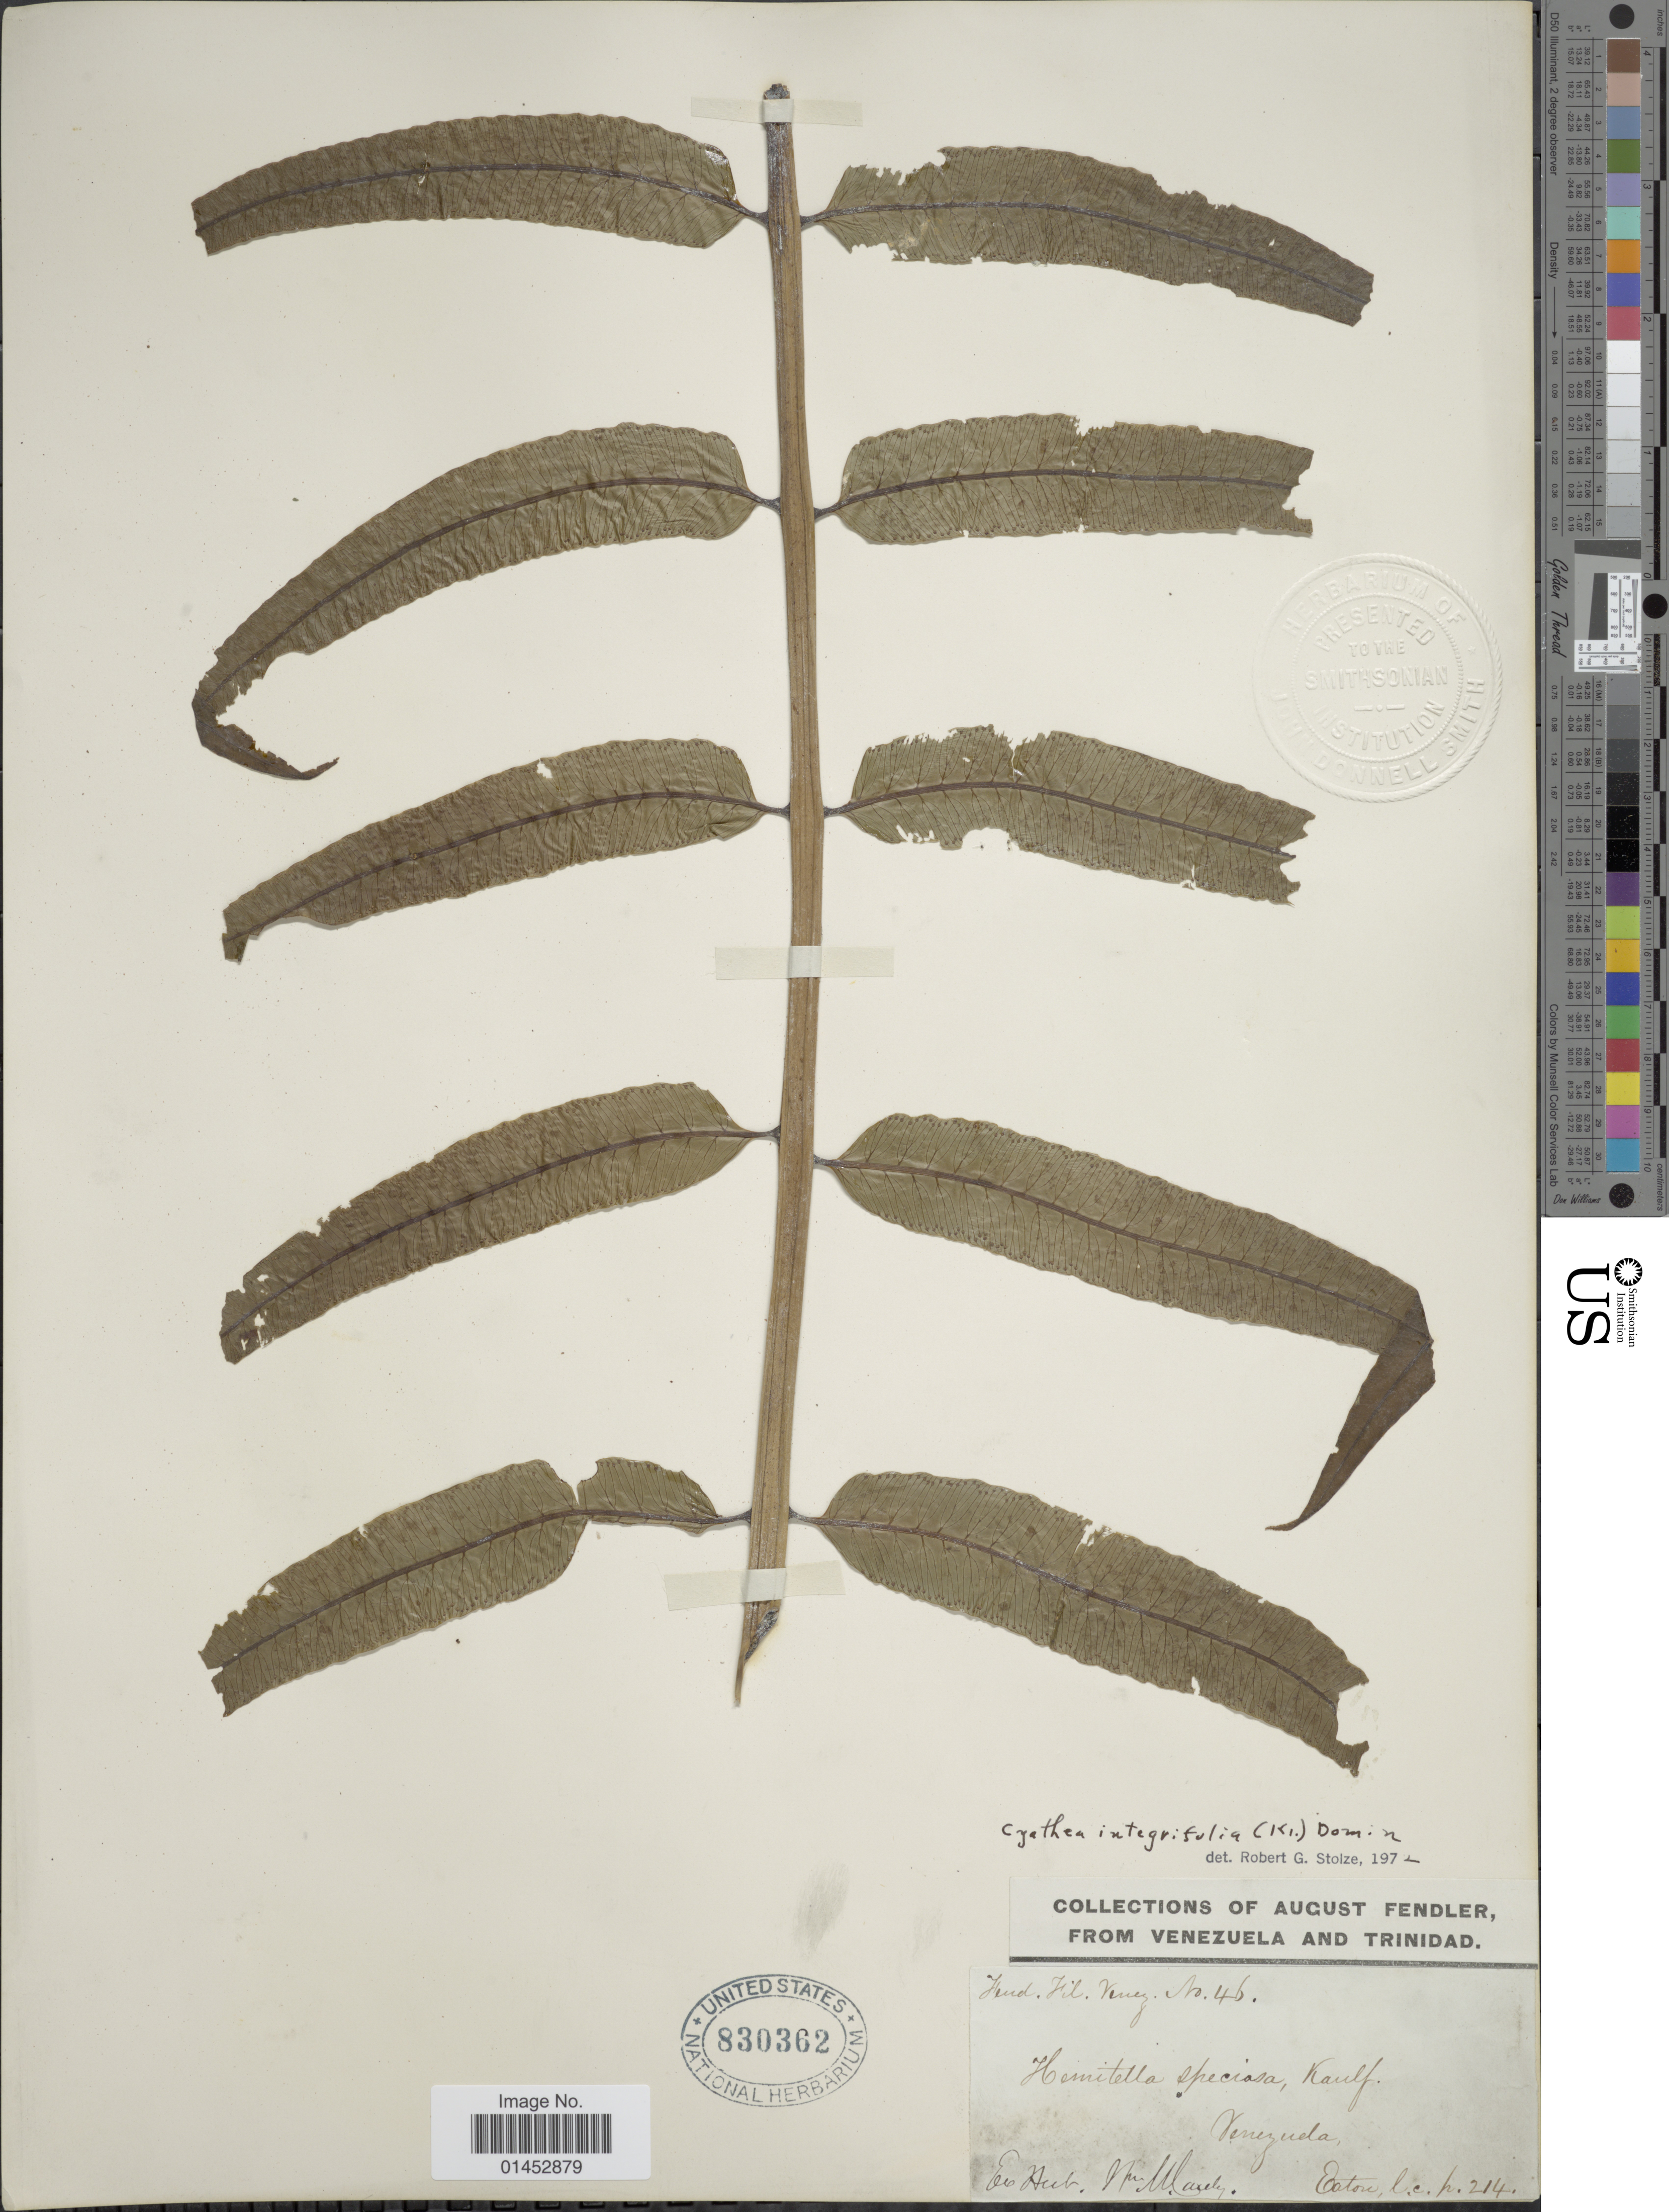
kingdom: Plantae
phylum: Tracheophyta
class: Polypodiopsida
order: Cyatheales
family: Cyatheaceae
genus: Cyathea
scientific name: Cyathea speciosa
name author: Humb. & Bonpl. ex Willd.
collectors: -- Eaton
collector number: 214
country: Venezuela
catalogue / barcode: US 830362